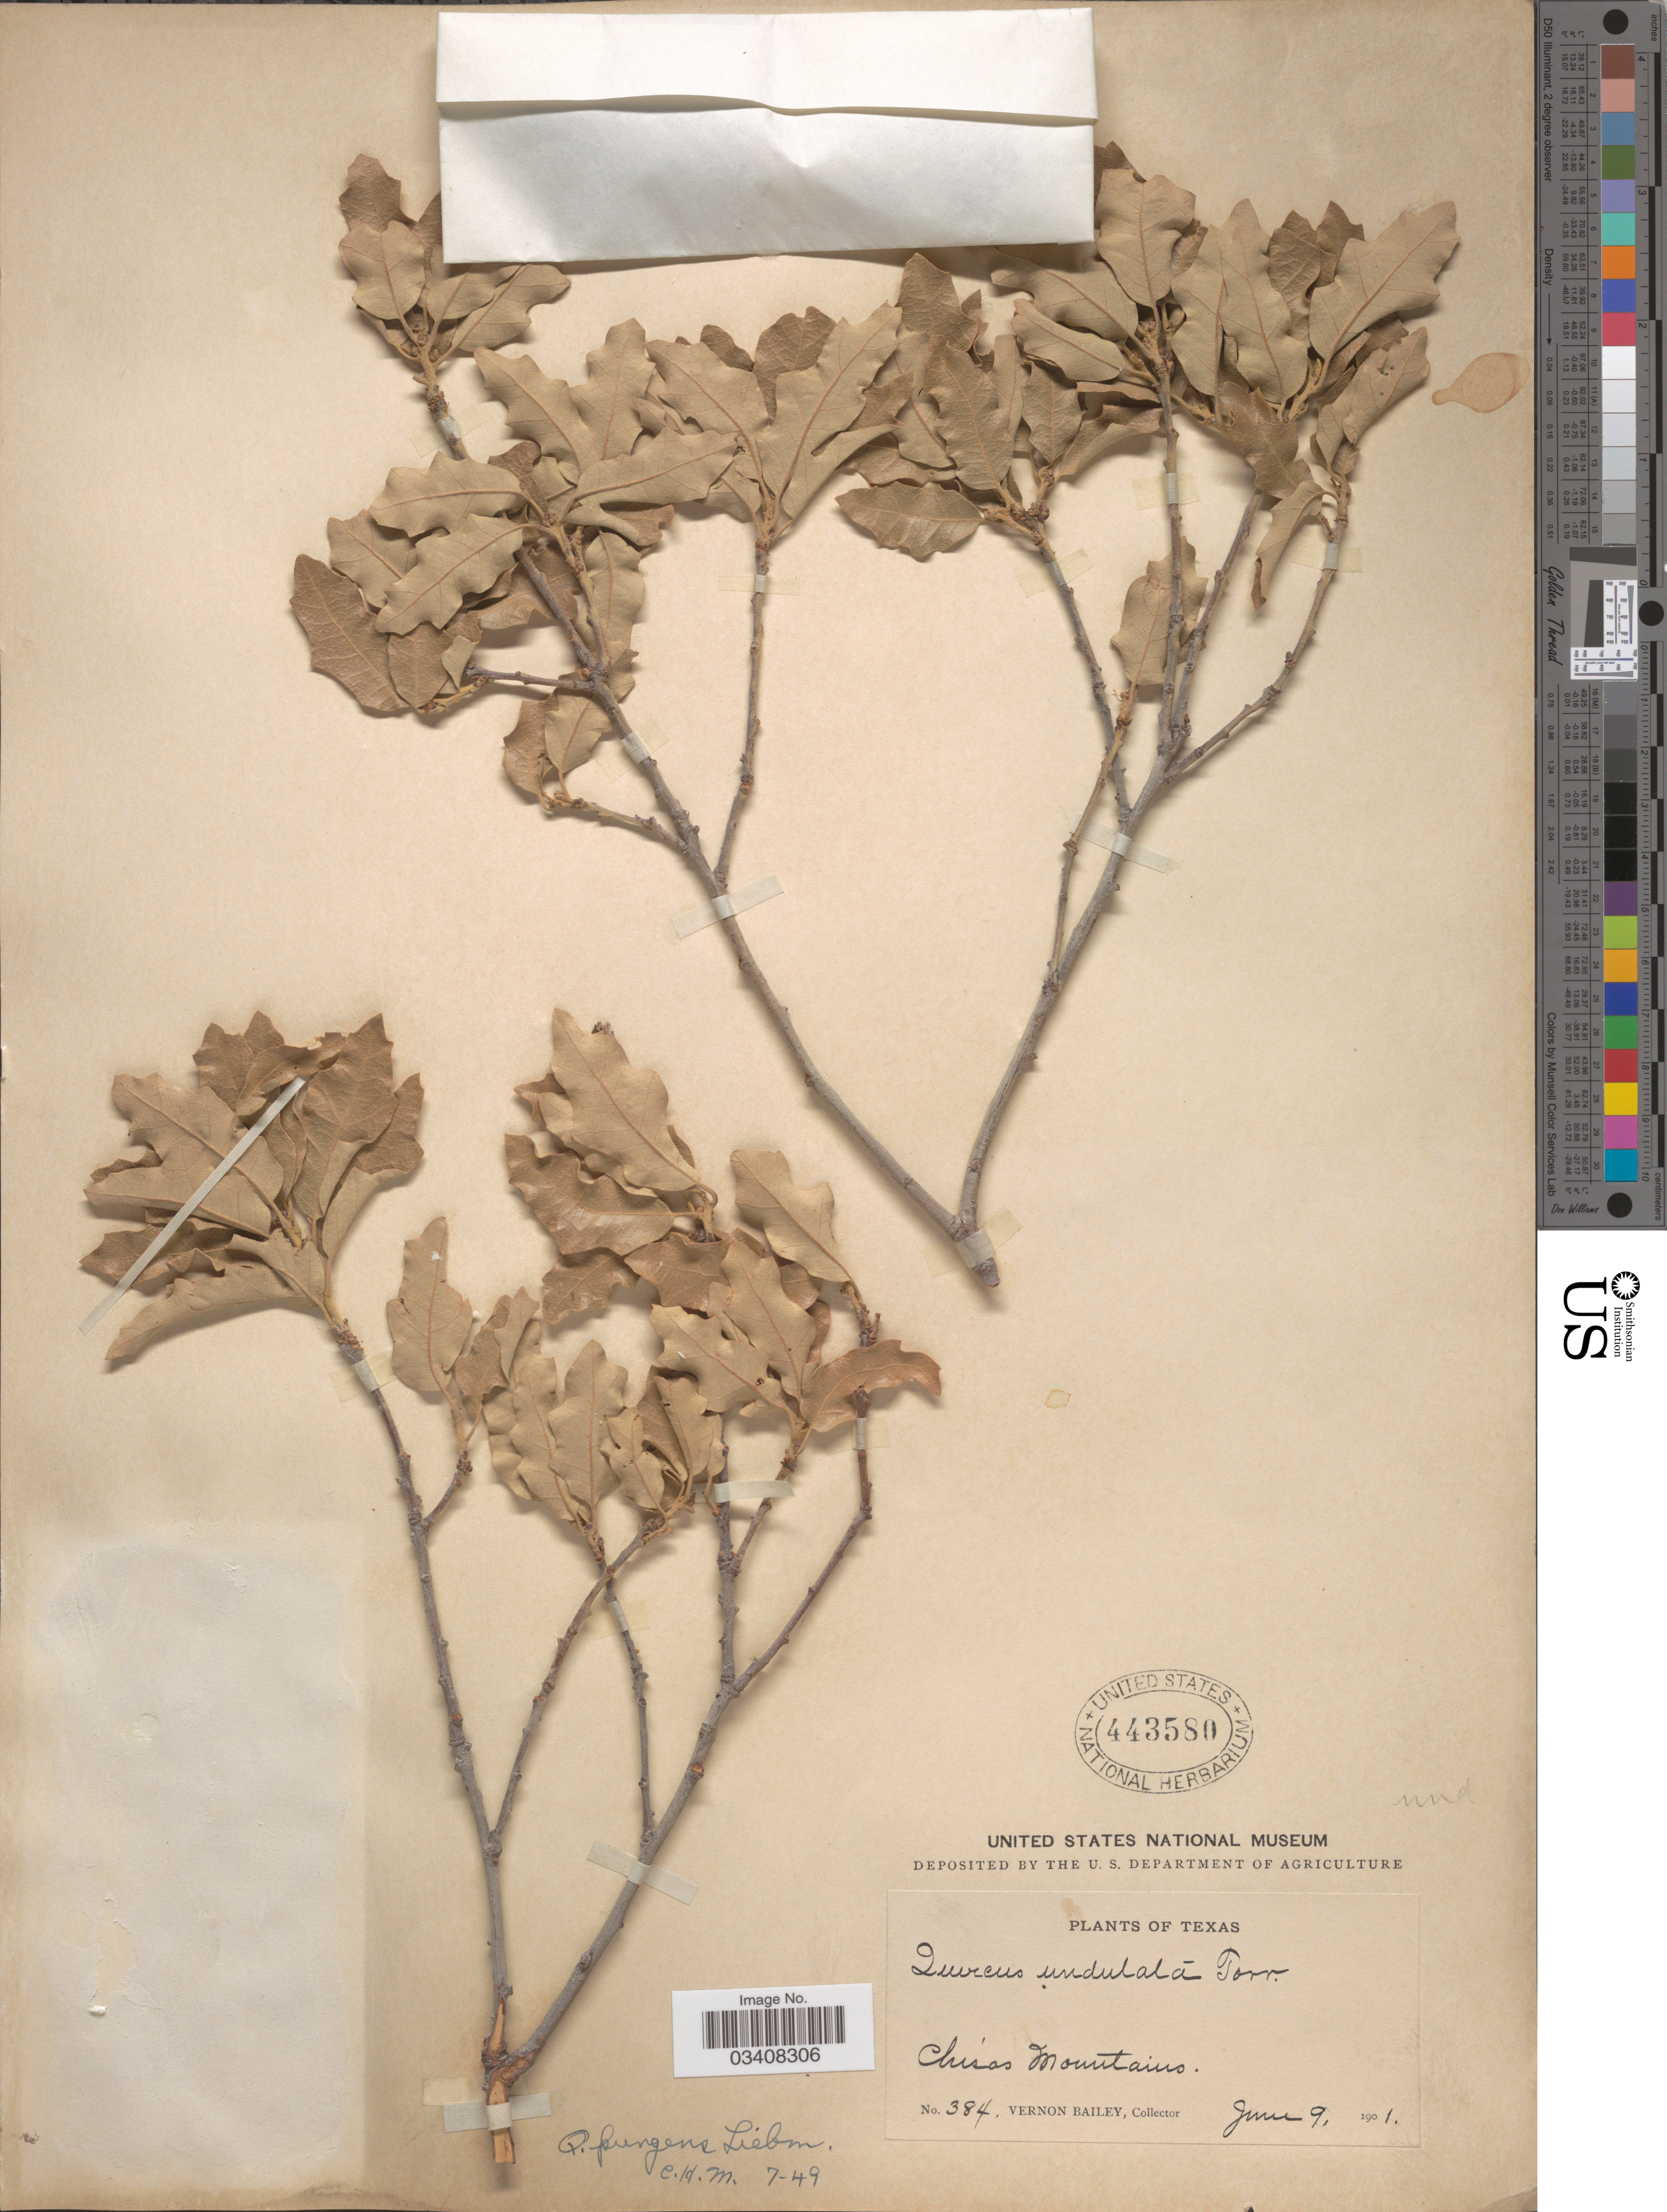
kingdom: Plantae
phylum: Tracheophyta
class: Magnoliopsida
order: Fagales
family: Fagaceae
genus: Quercus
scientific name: Quercus pungens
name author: Liebm.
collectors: V. O. Bailey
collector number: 384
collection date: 1901-06-09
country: United States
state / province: Texas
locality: Chisos Mountains.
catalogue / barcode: US 443580